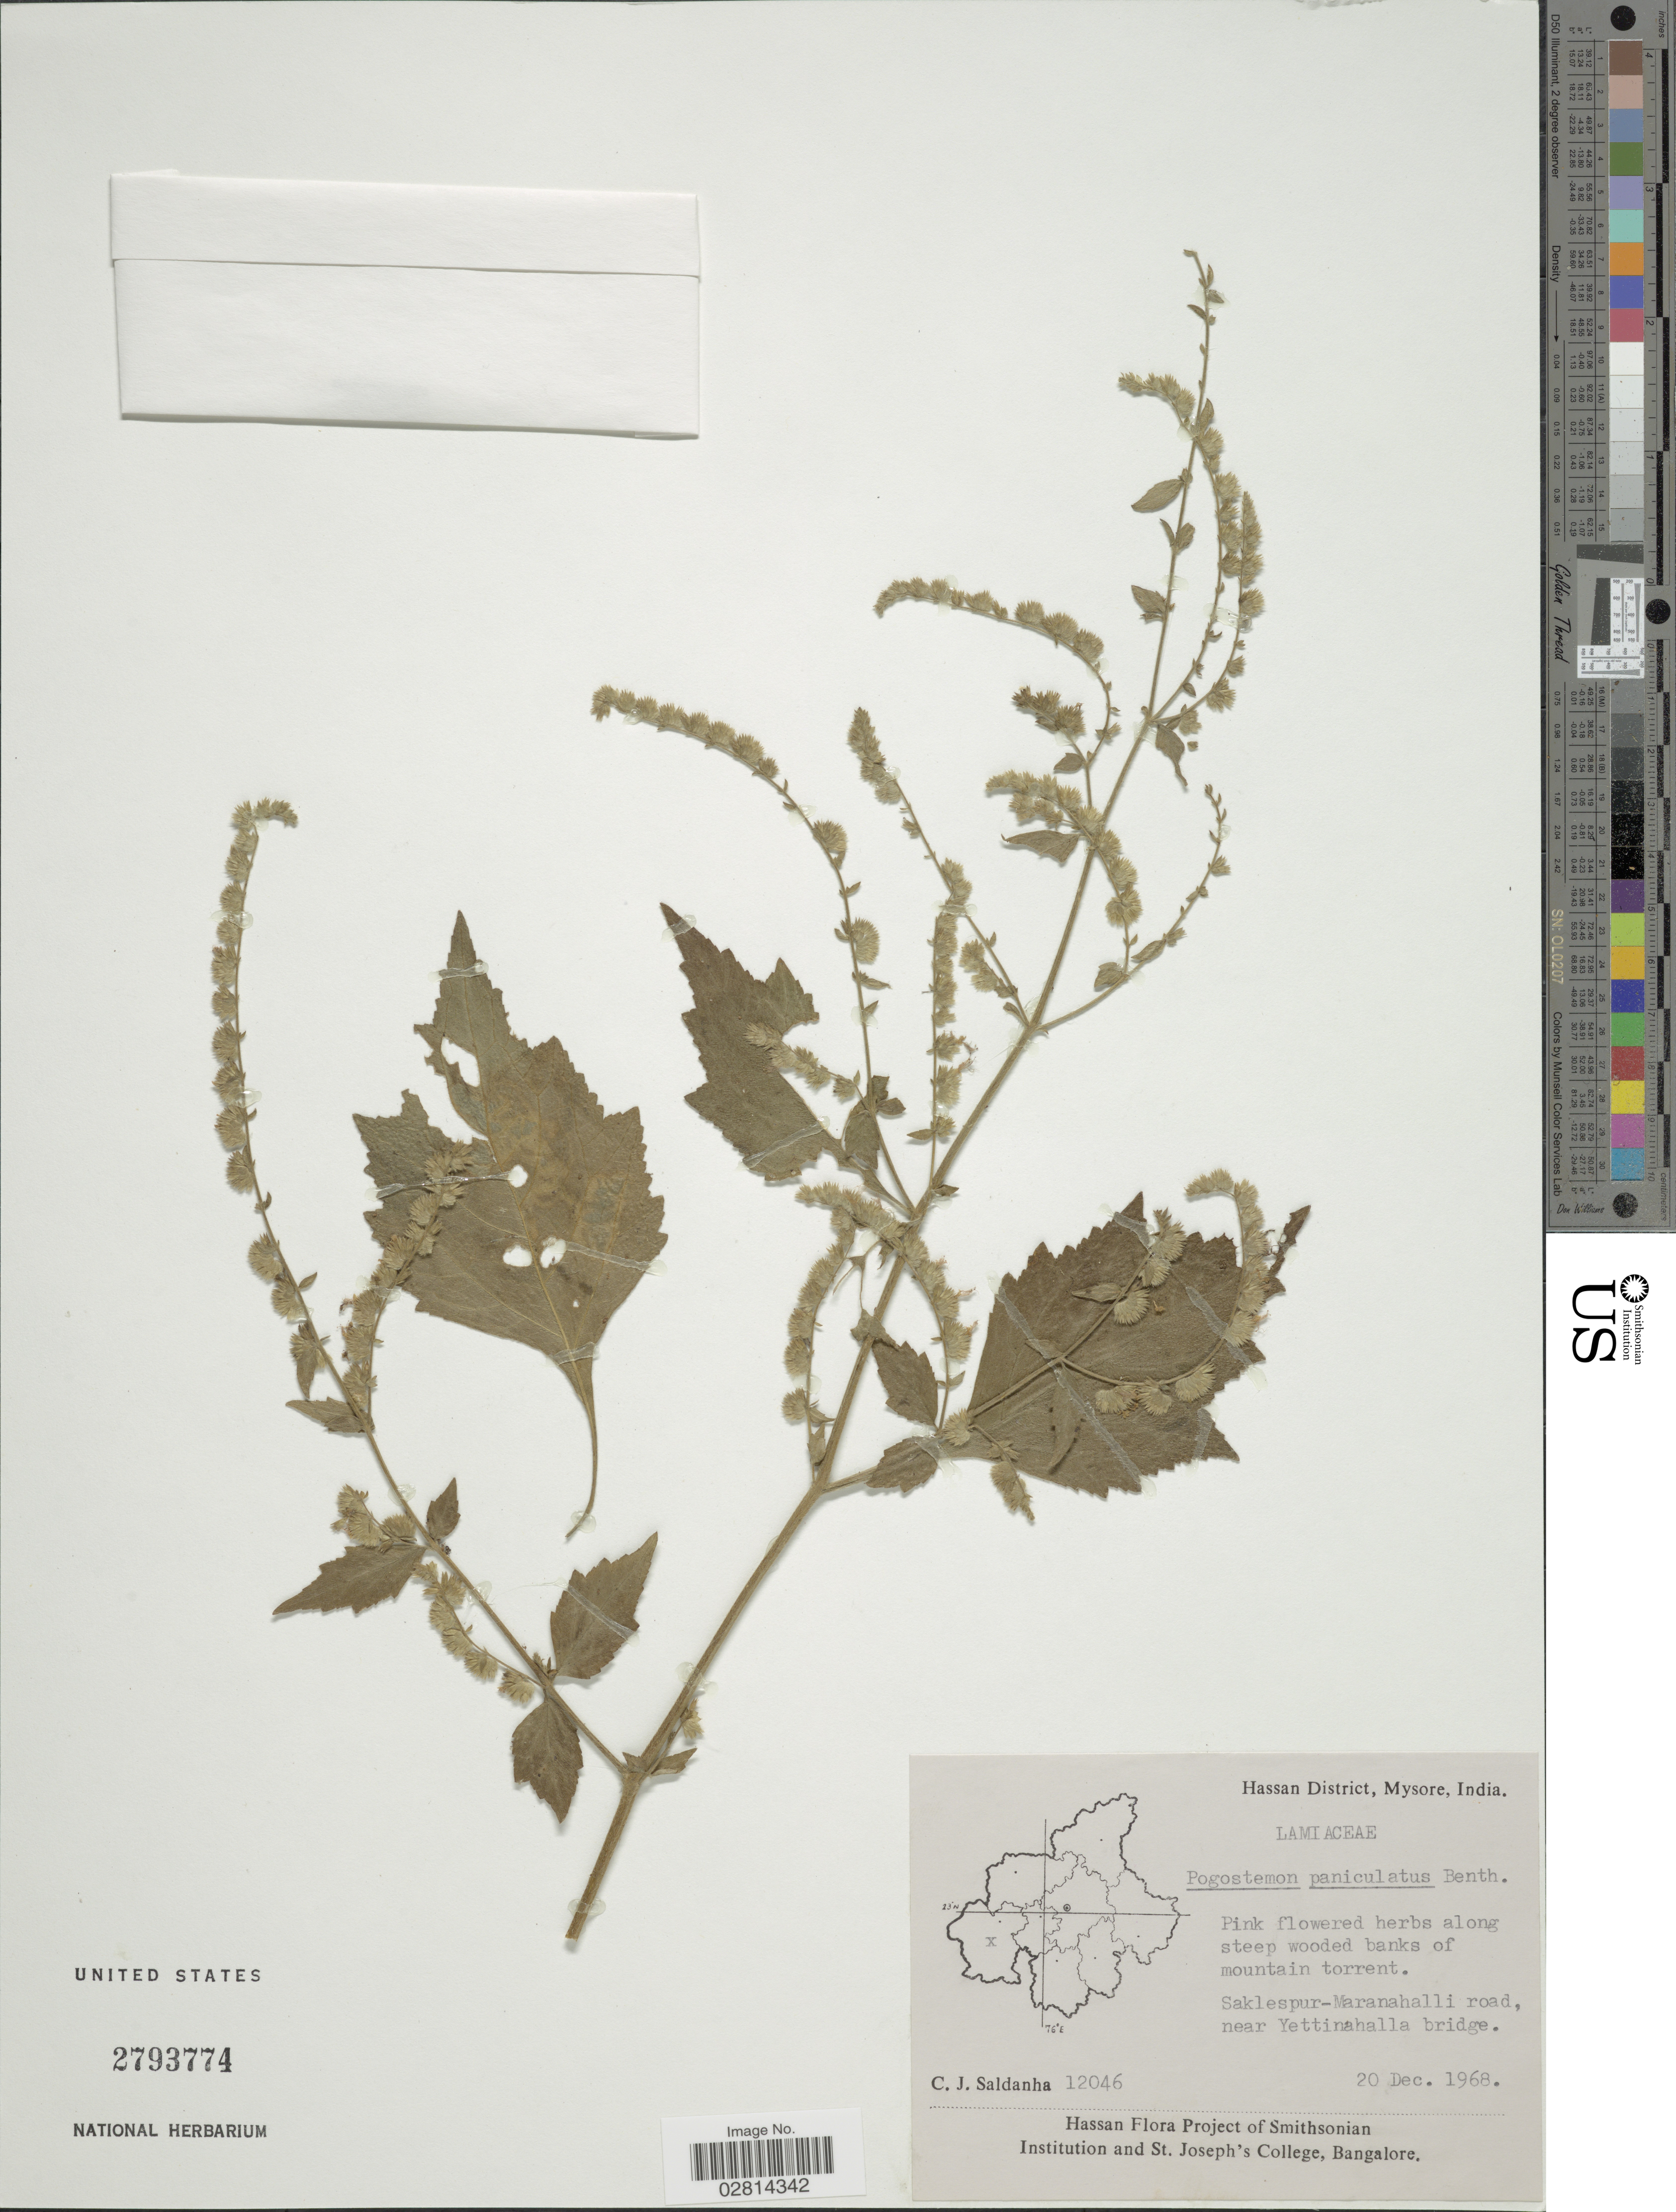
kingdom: Plantae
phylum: Tracheophyta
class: Magnoliopsida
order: Lamiales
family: Lamiaceae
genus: Pogostemon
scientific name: Pogostemon paniculatus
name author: Benth.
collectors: C. J. Saldanha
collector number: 12046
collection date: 1968-12-20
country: India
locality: Hassan District, Mysore. Saklespur-Maranahalli road, near Yettinahalla bridge.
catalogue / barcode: US 2793774